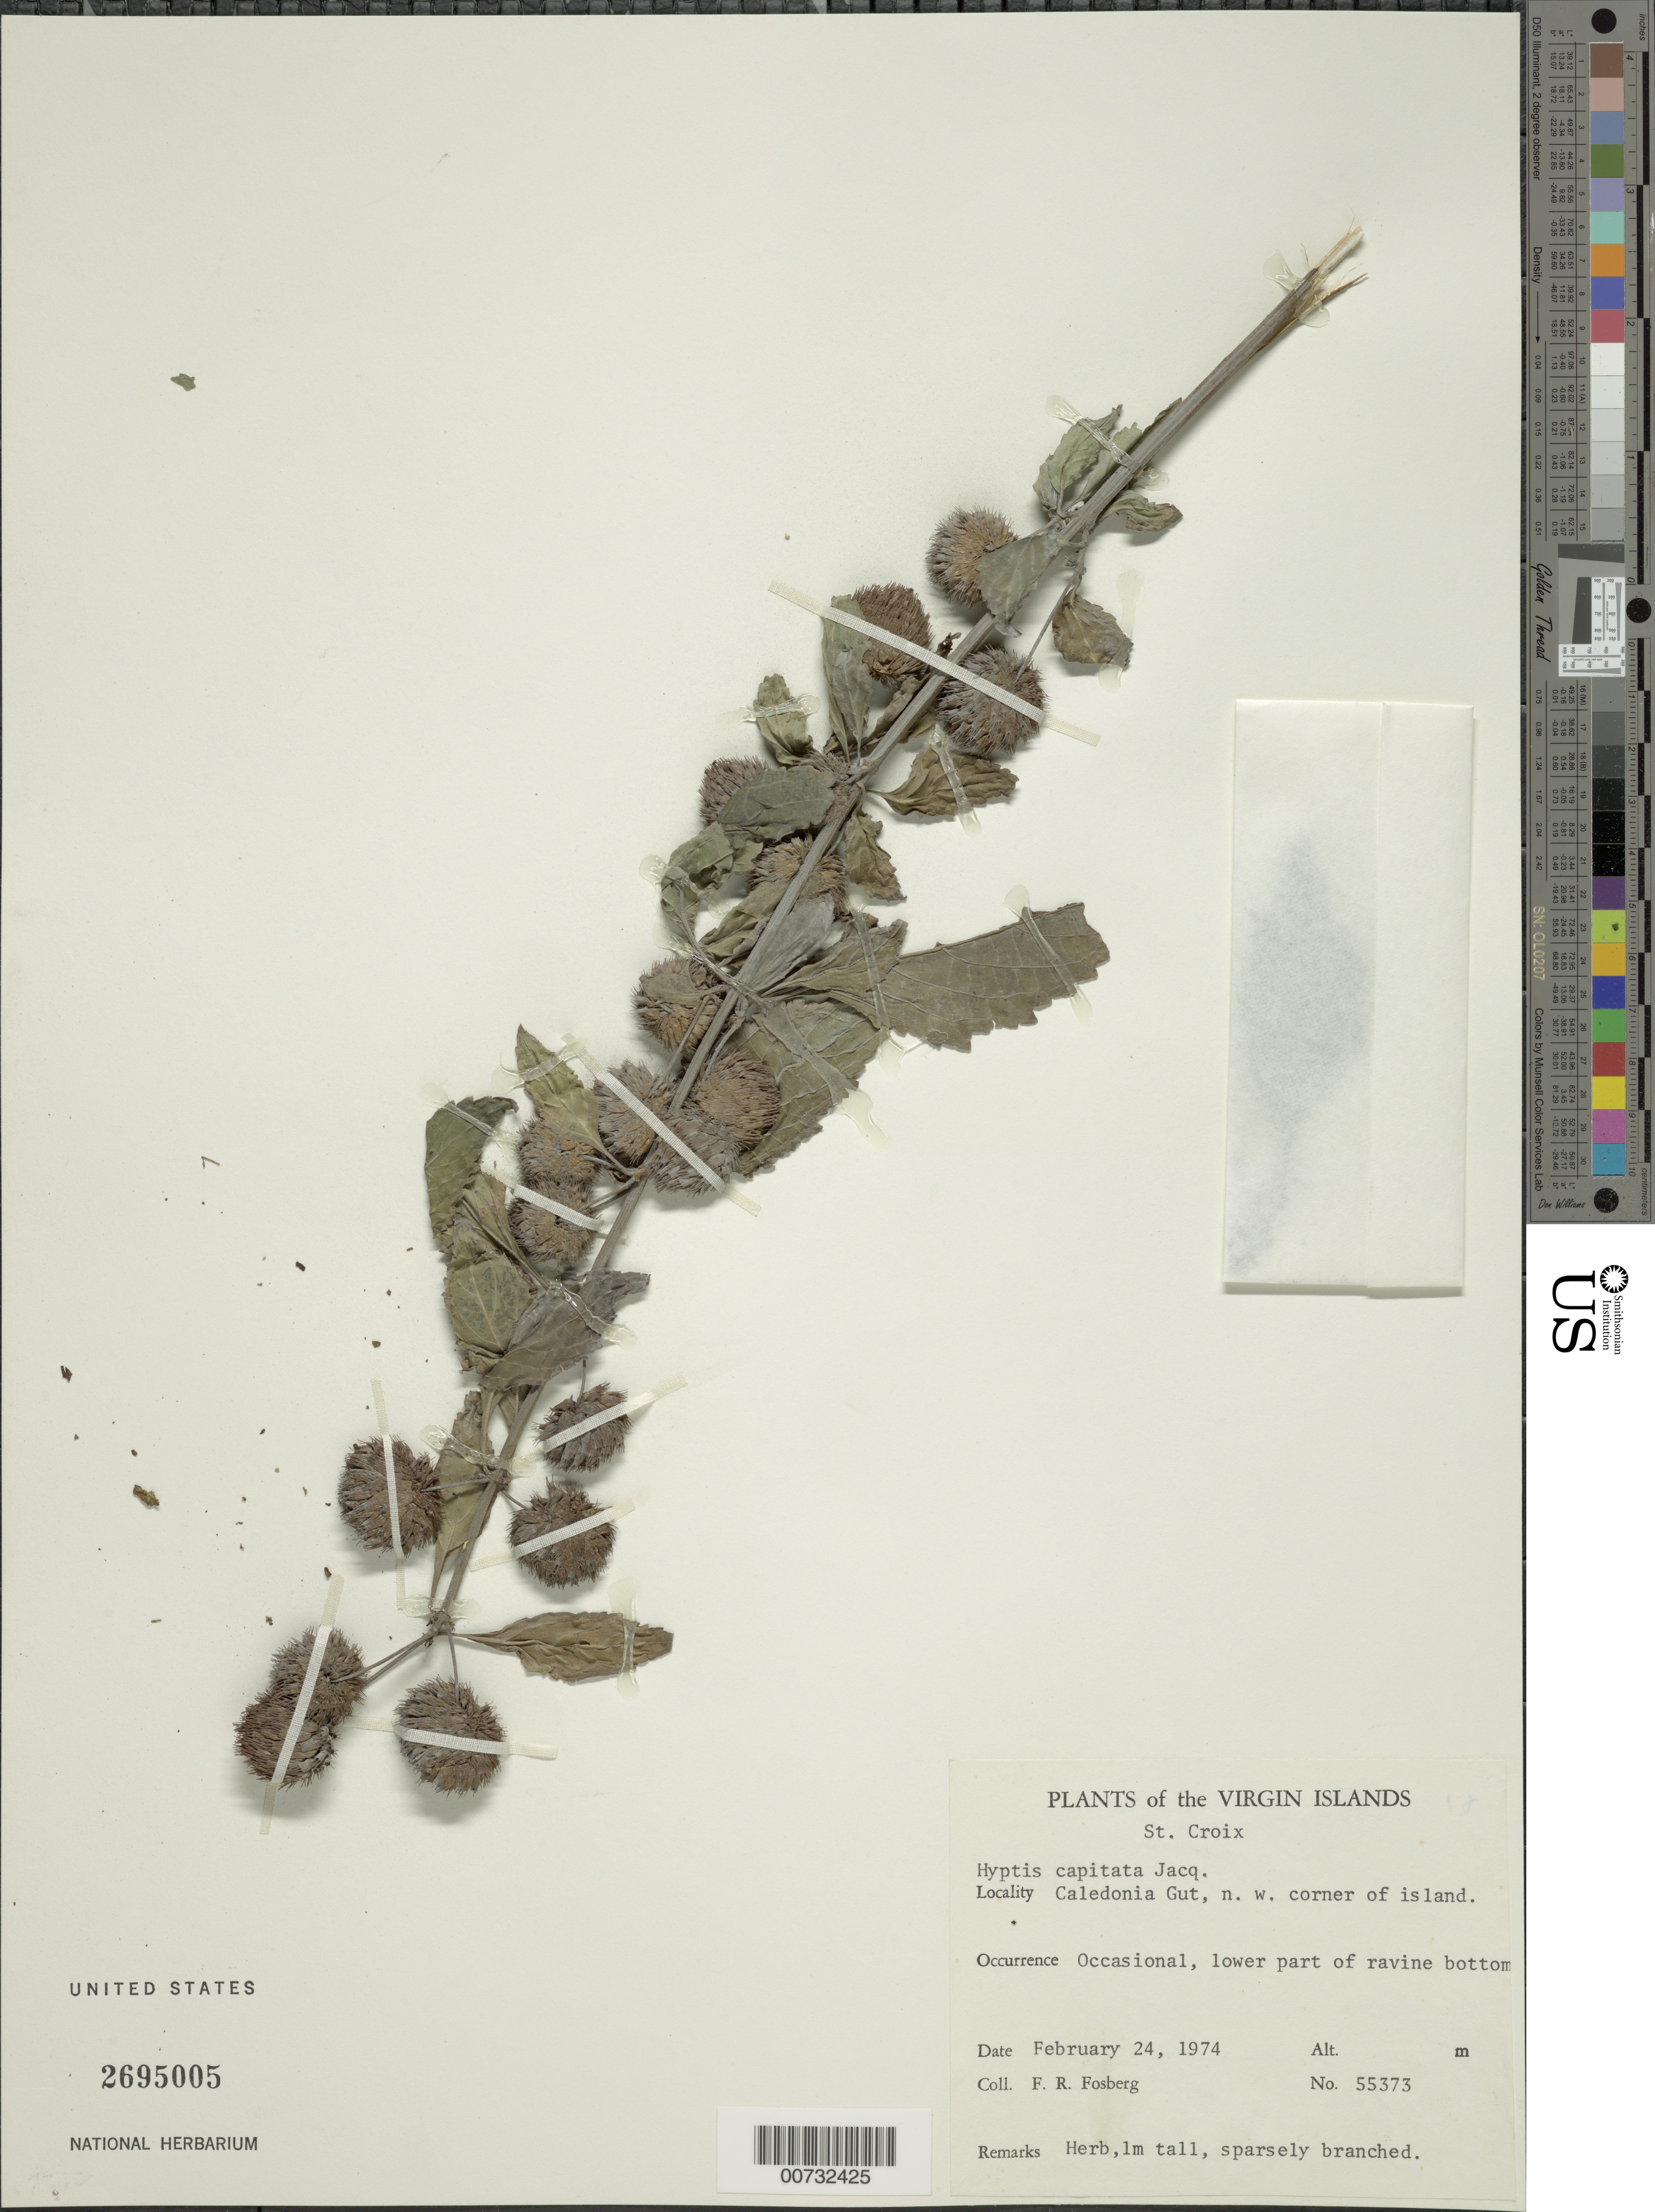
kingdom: Plantae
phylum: Tracheophyta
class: Magnoliopsida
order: Lamiales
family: Lamiaceae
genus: Hyptis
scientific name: Hyptis capitata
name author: Jacq.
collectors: F. R. Fosberg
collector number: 55373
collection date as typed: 24 Feb 1974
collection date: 1974-02-24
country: U.S. Virgin Islands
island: St. Croix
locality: Caledonia Gut, NW corner of Island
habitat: Lower part of ravine bottom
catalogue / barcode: US 2695005